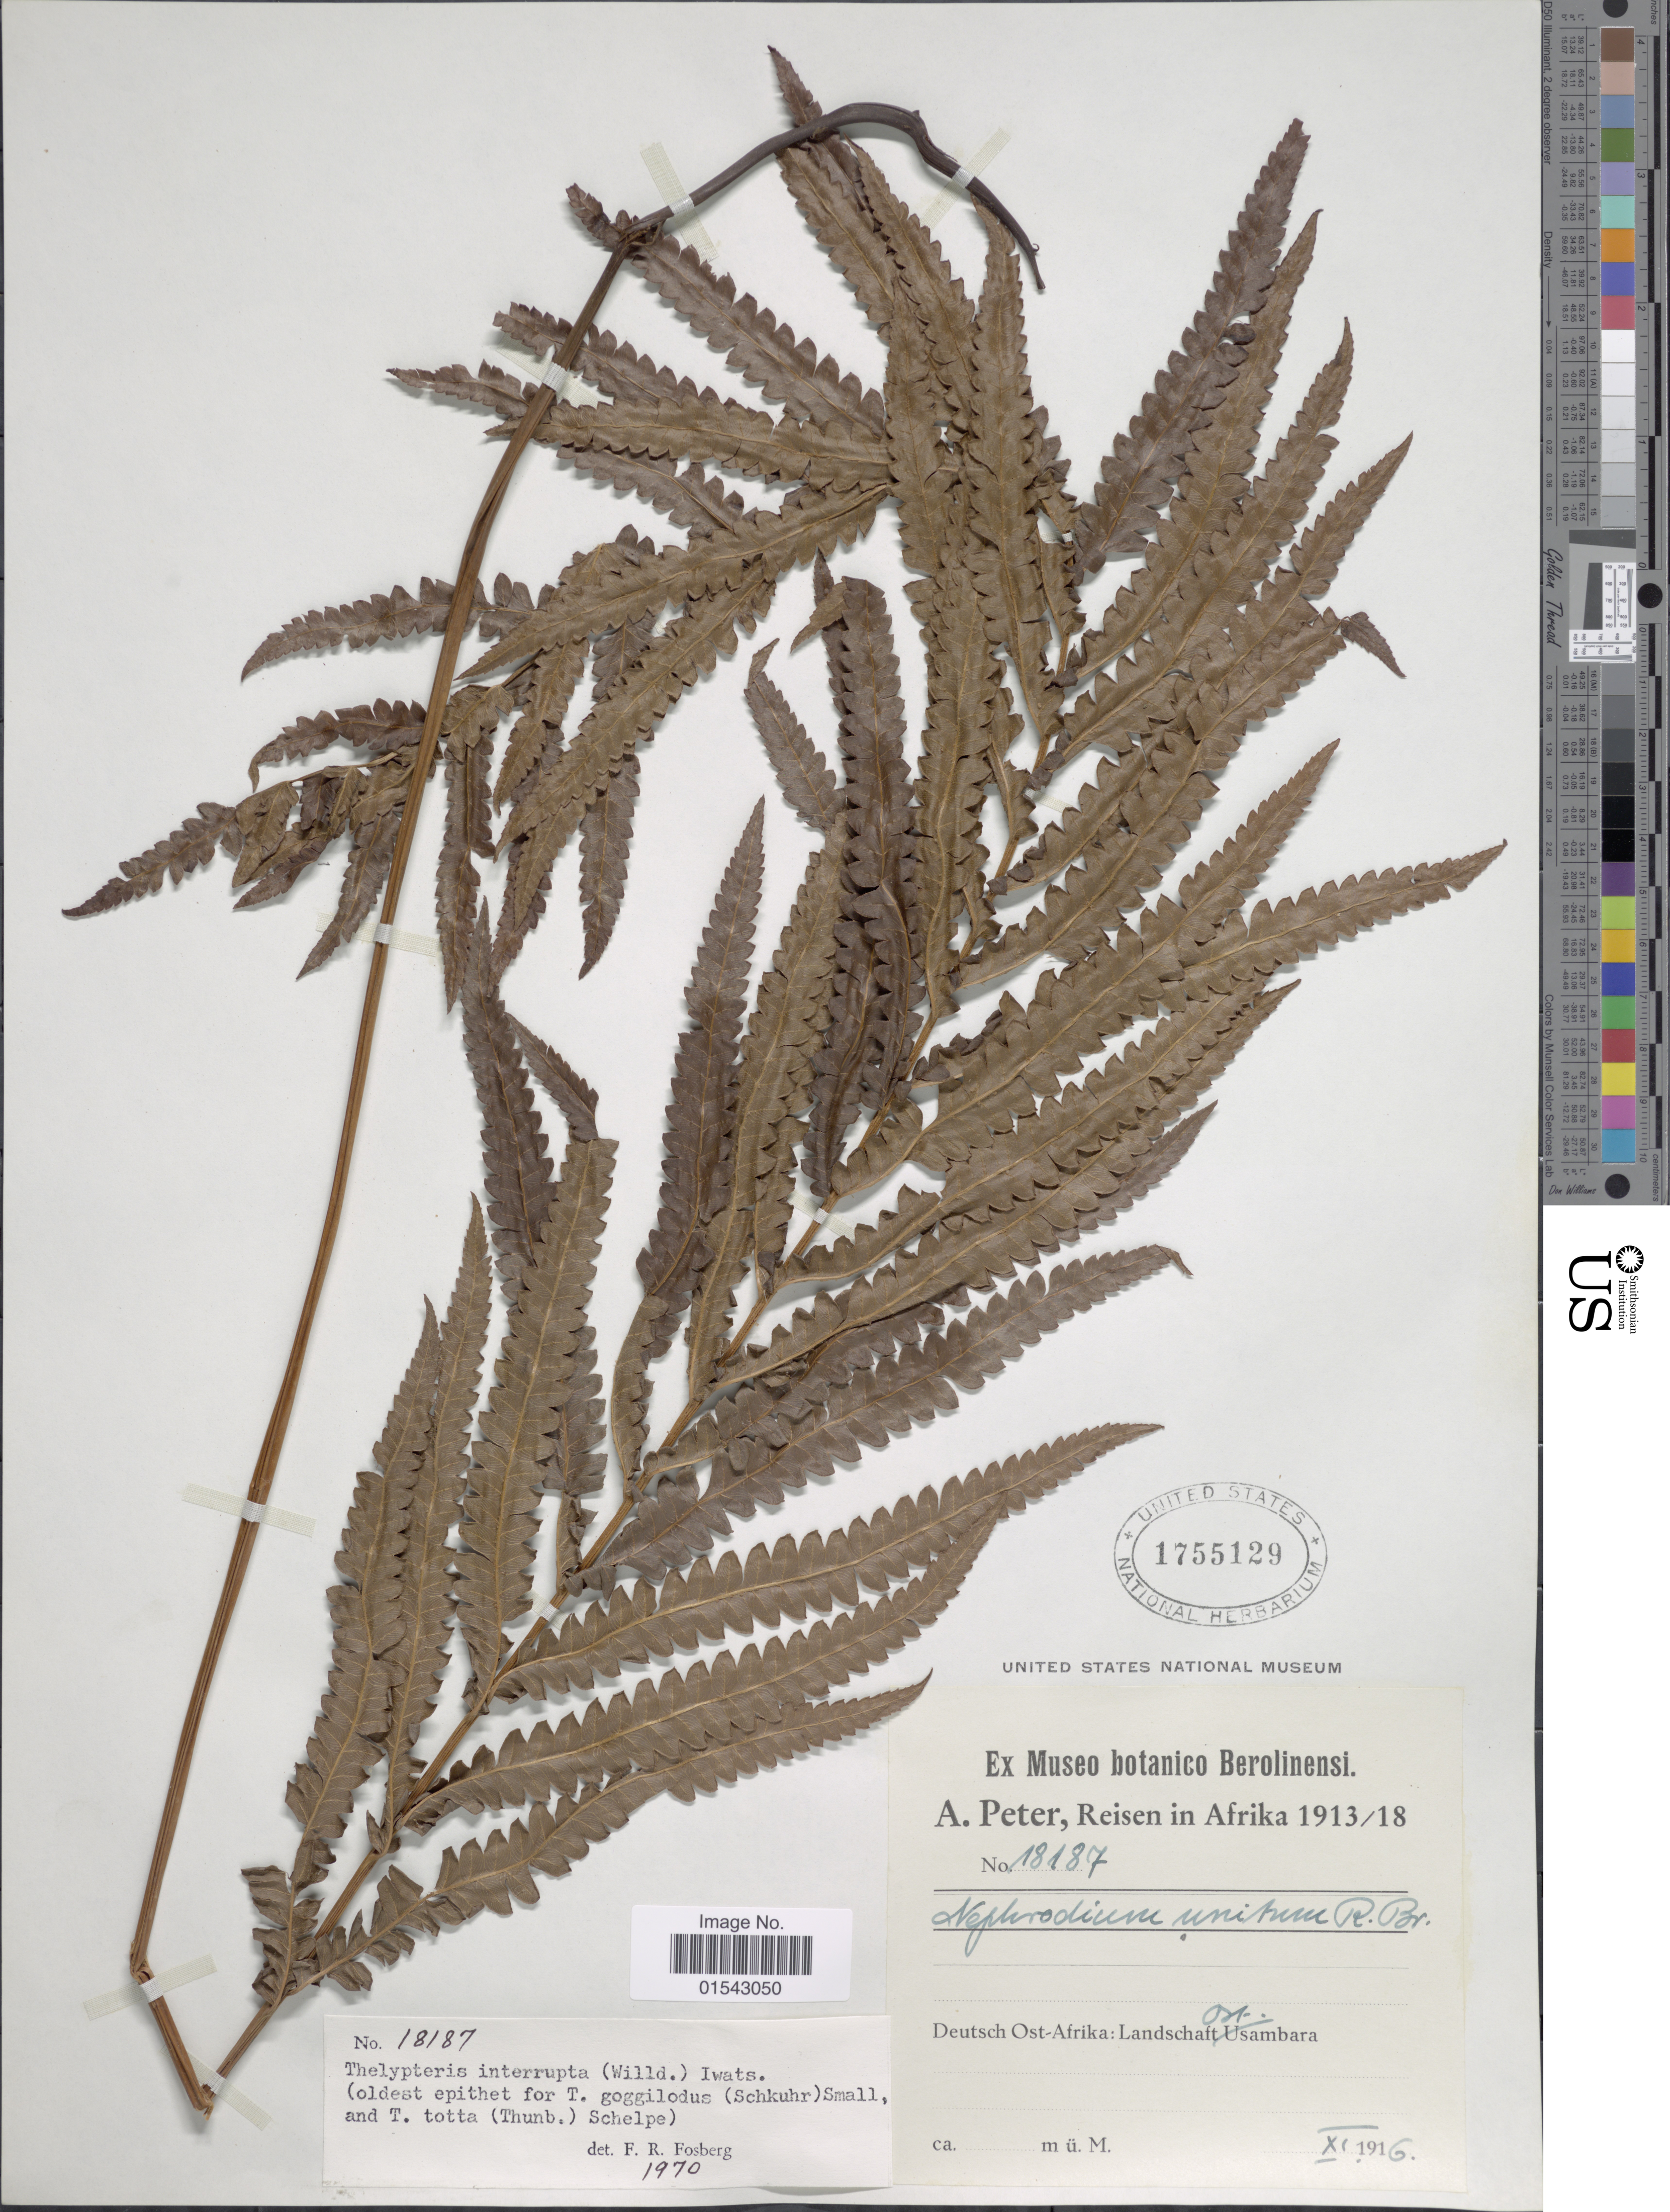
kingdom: Plantae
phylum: Tracheophyta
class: Polypodiopsida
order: Polypodiales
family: Thelypteridaceae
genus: Cyclosorus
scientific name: Cyclosorus interruptus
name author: (Willd.) H. Itô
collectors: A. Peter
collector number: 18187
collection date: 1916-10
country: Tanzania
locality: Deutsch Ost-Afrika: Landschaft Ost Usambara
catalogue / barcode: US 1755129